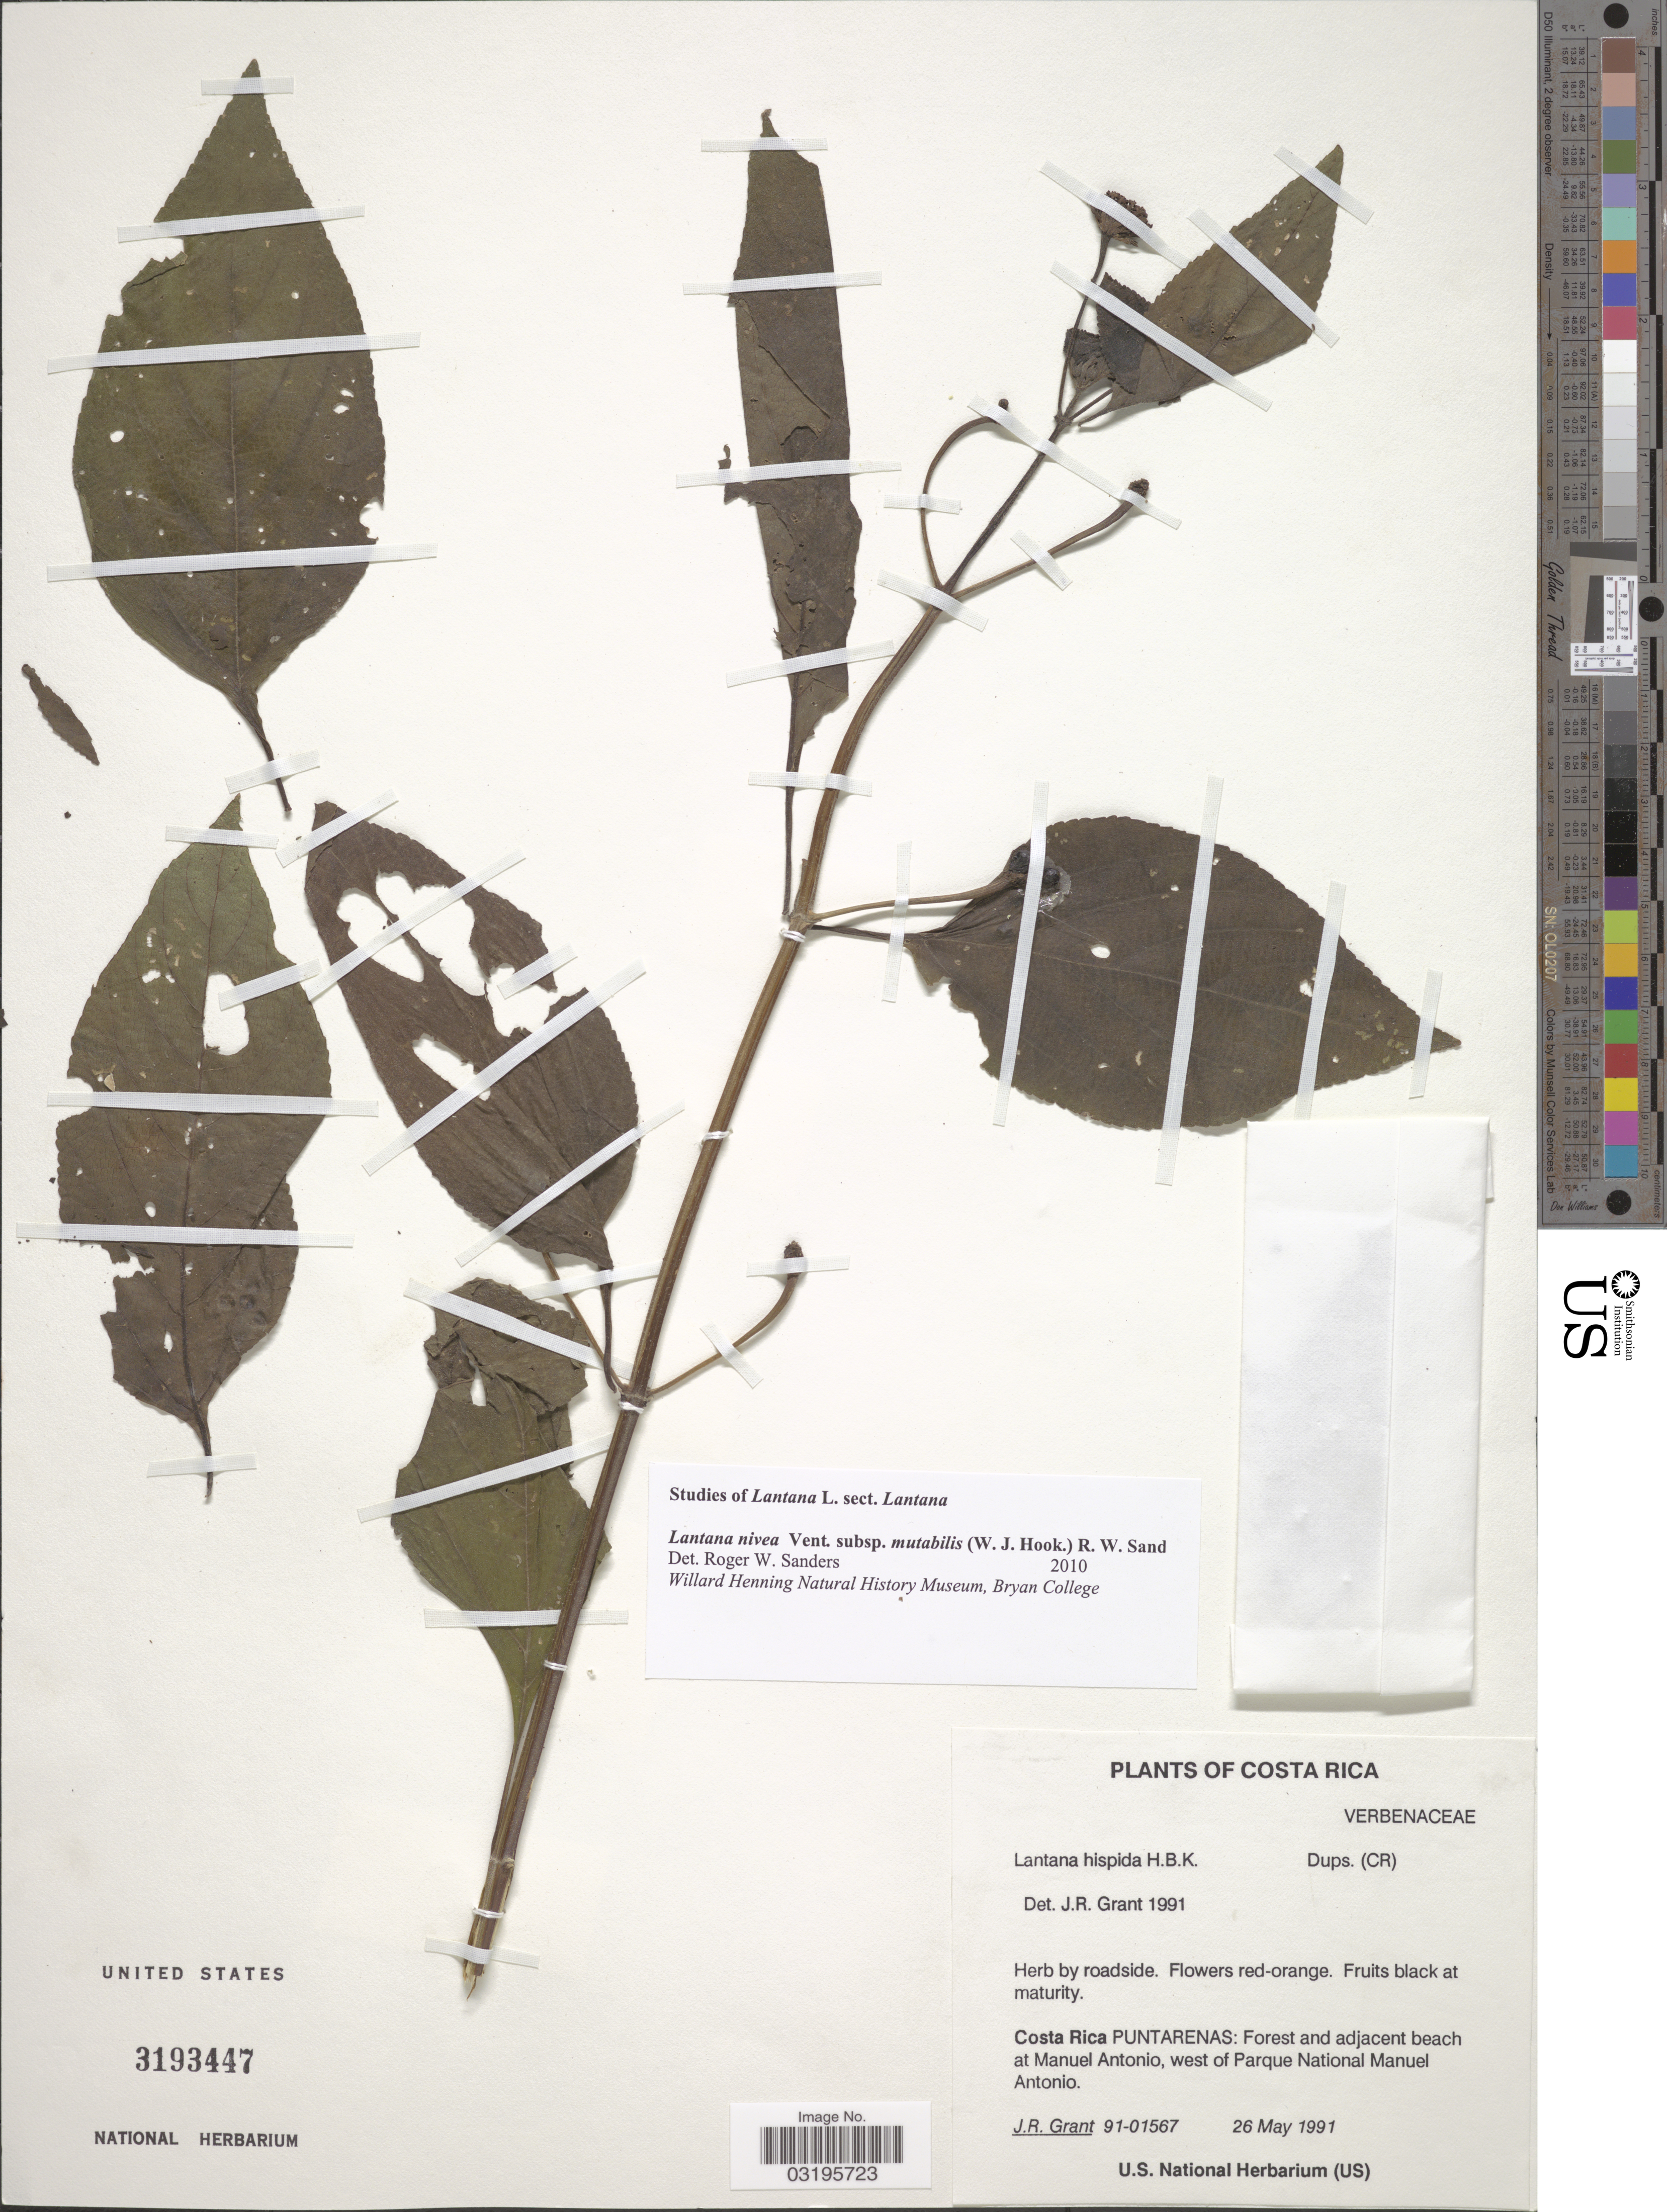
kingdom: Plantae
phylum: Tracheophyta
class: Magnoliopsida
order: Lamiales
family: Verbenaceae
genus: Lantana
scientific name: Lantana nivea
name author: Vent.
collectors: J. Grant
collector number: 91-01567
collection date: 1991-05-26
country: Costa Rica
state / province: Puntarenas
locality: Forest and adjacent beach at Manuel Antonio, west of Parque National Manuel Antonio.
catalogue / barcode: US 3193447